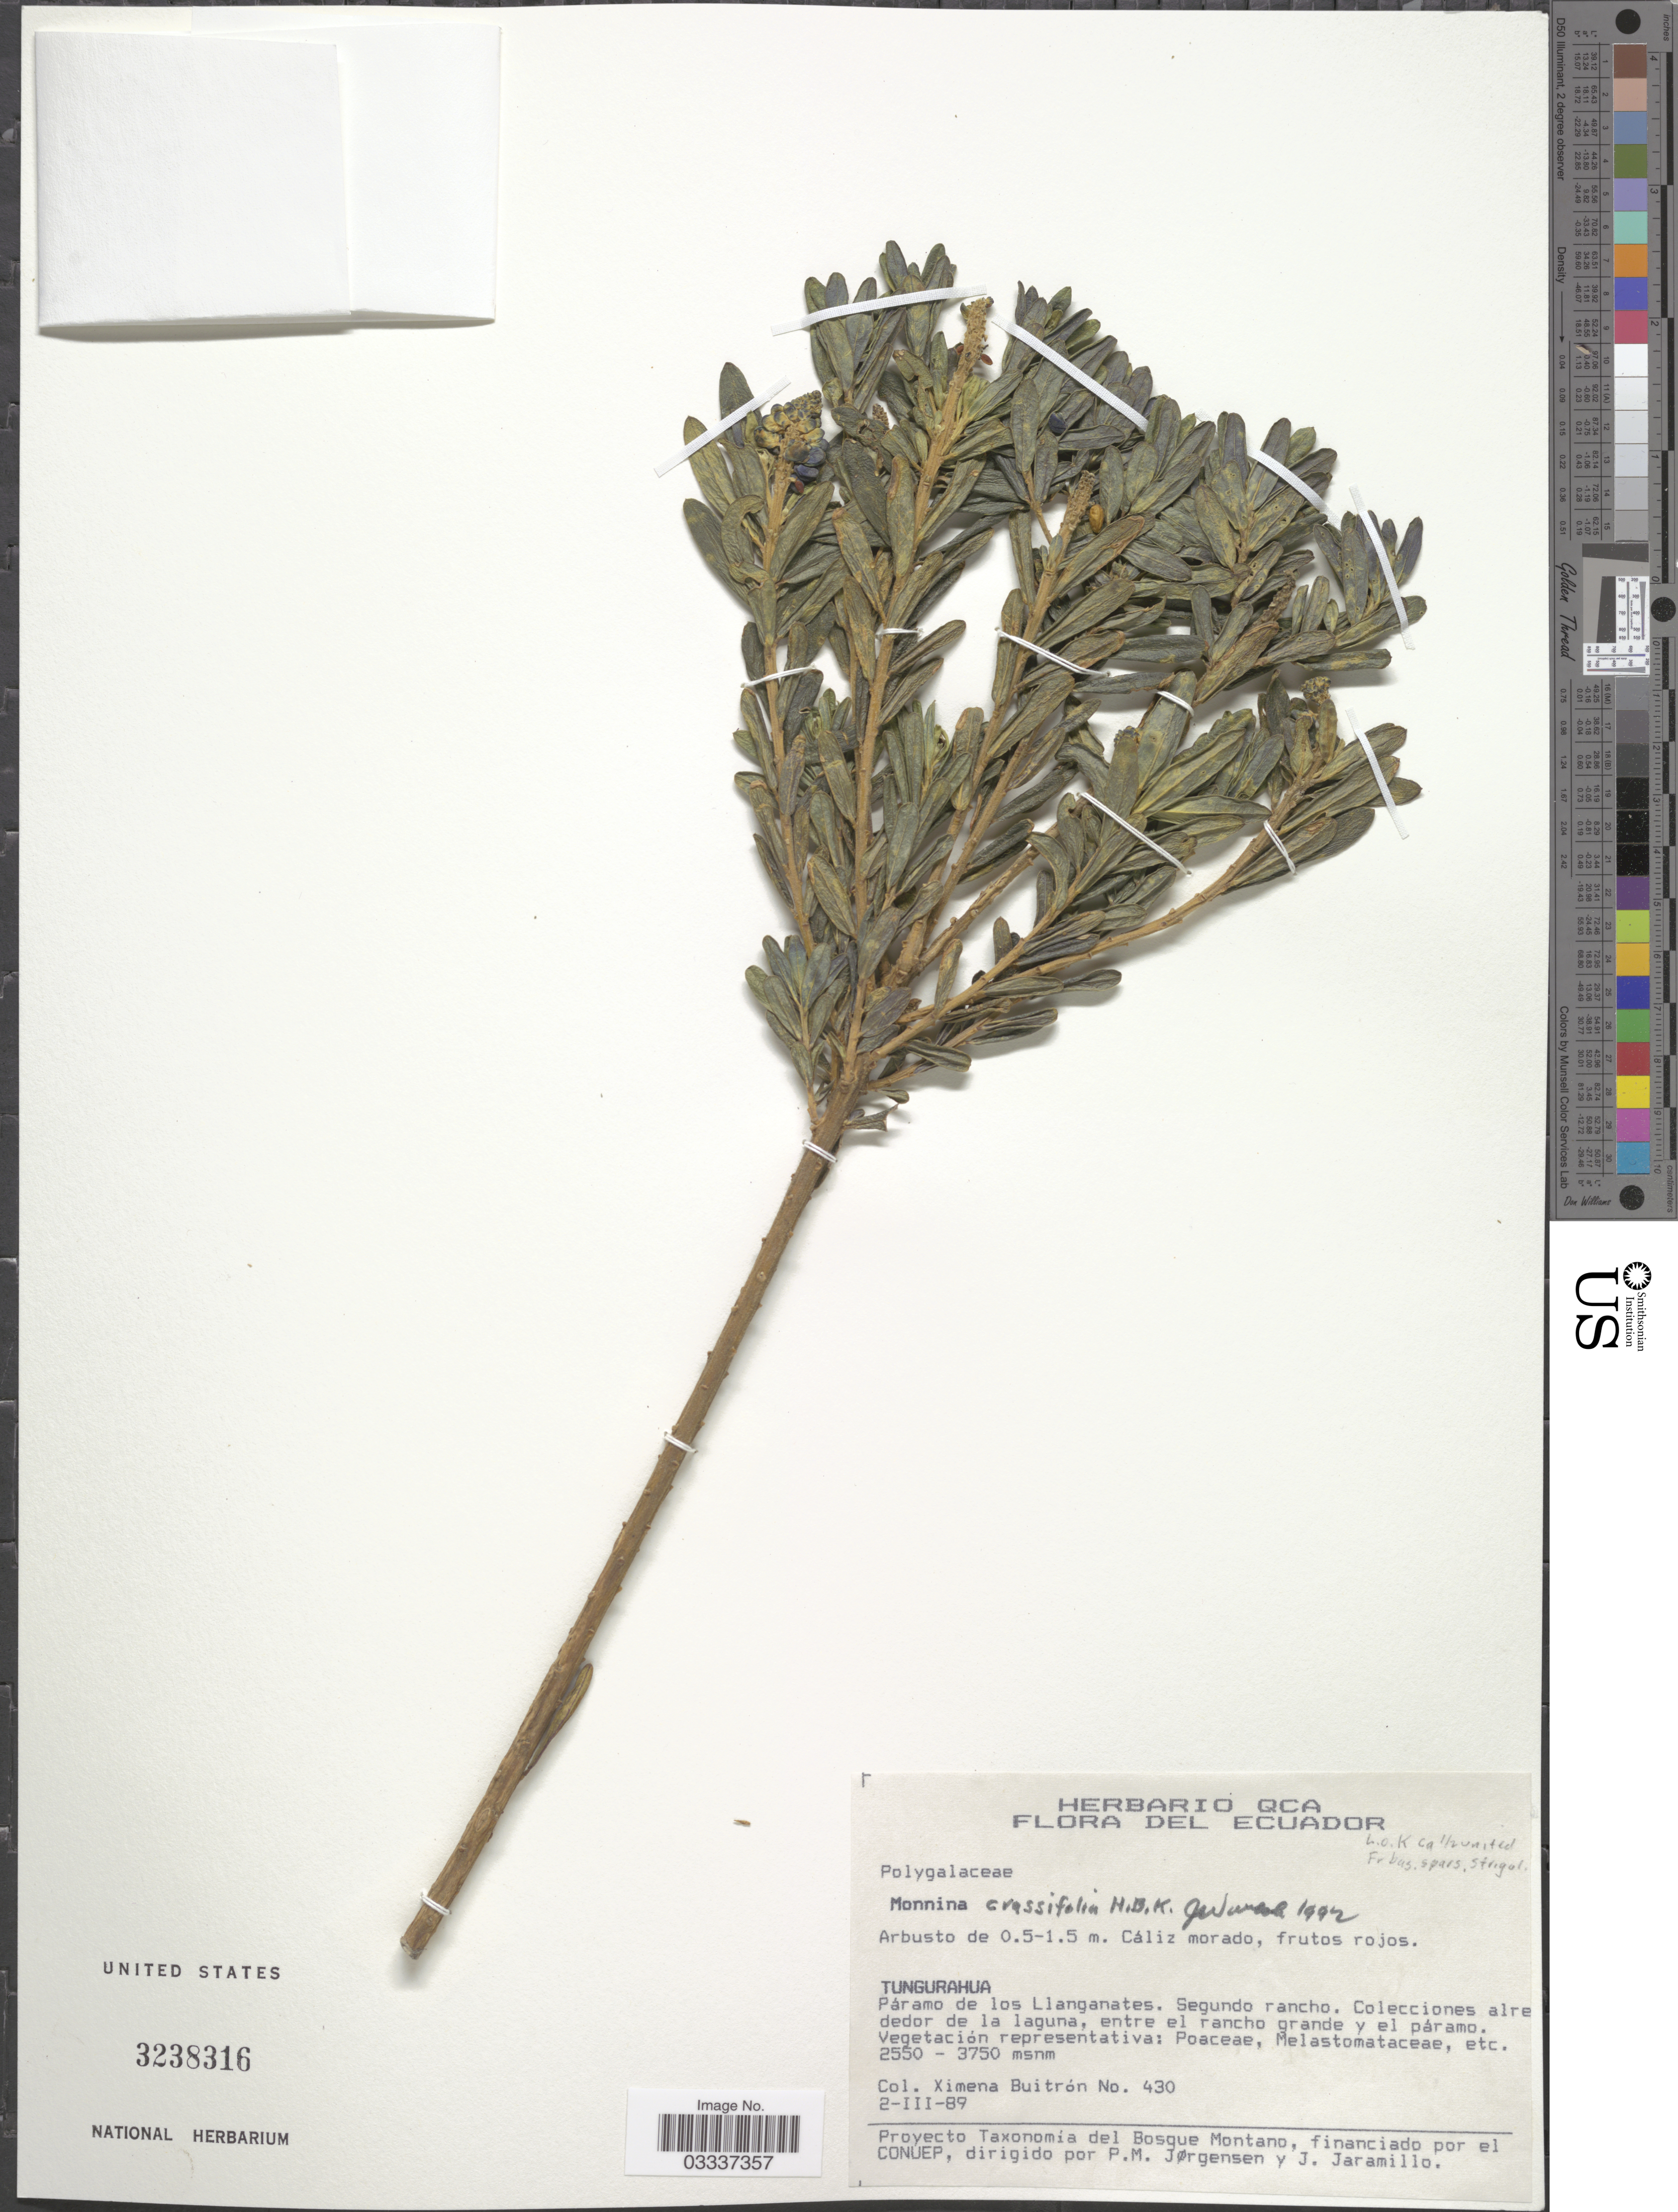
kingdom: Plantae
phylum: Tracheophyta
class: Magnoliopsida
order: Fabales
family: Polygalaceae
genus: Monnina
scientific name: Monnina crassifolia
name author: (Bonpl.) Kunth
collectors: X. Buitrón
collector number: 430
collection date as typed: Transcribed d/m/y: 2/3/89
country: Ecuador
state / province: Tungurahua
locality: Páramo de los Llanganates.Segundo rancho.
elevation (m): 2550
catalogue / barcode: US 3238316